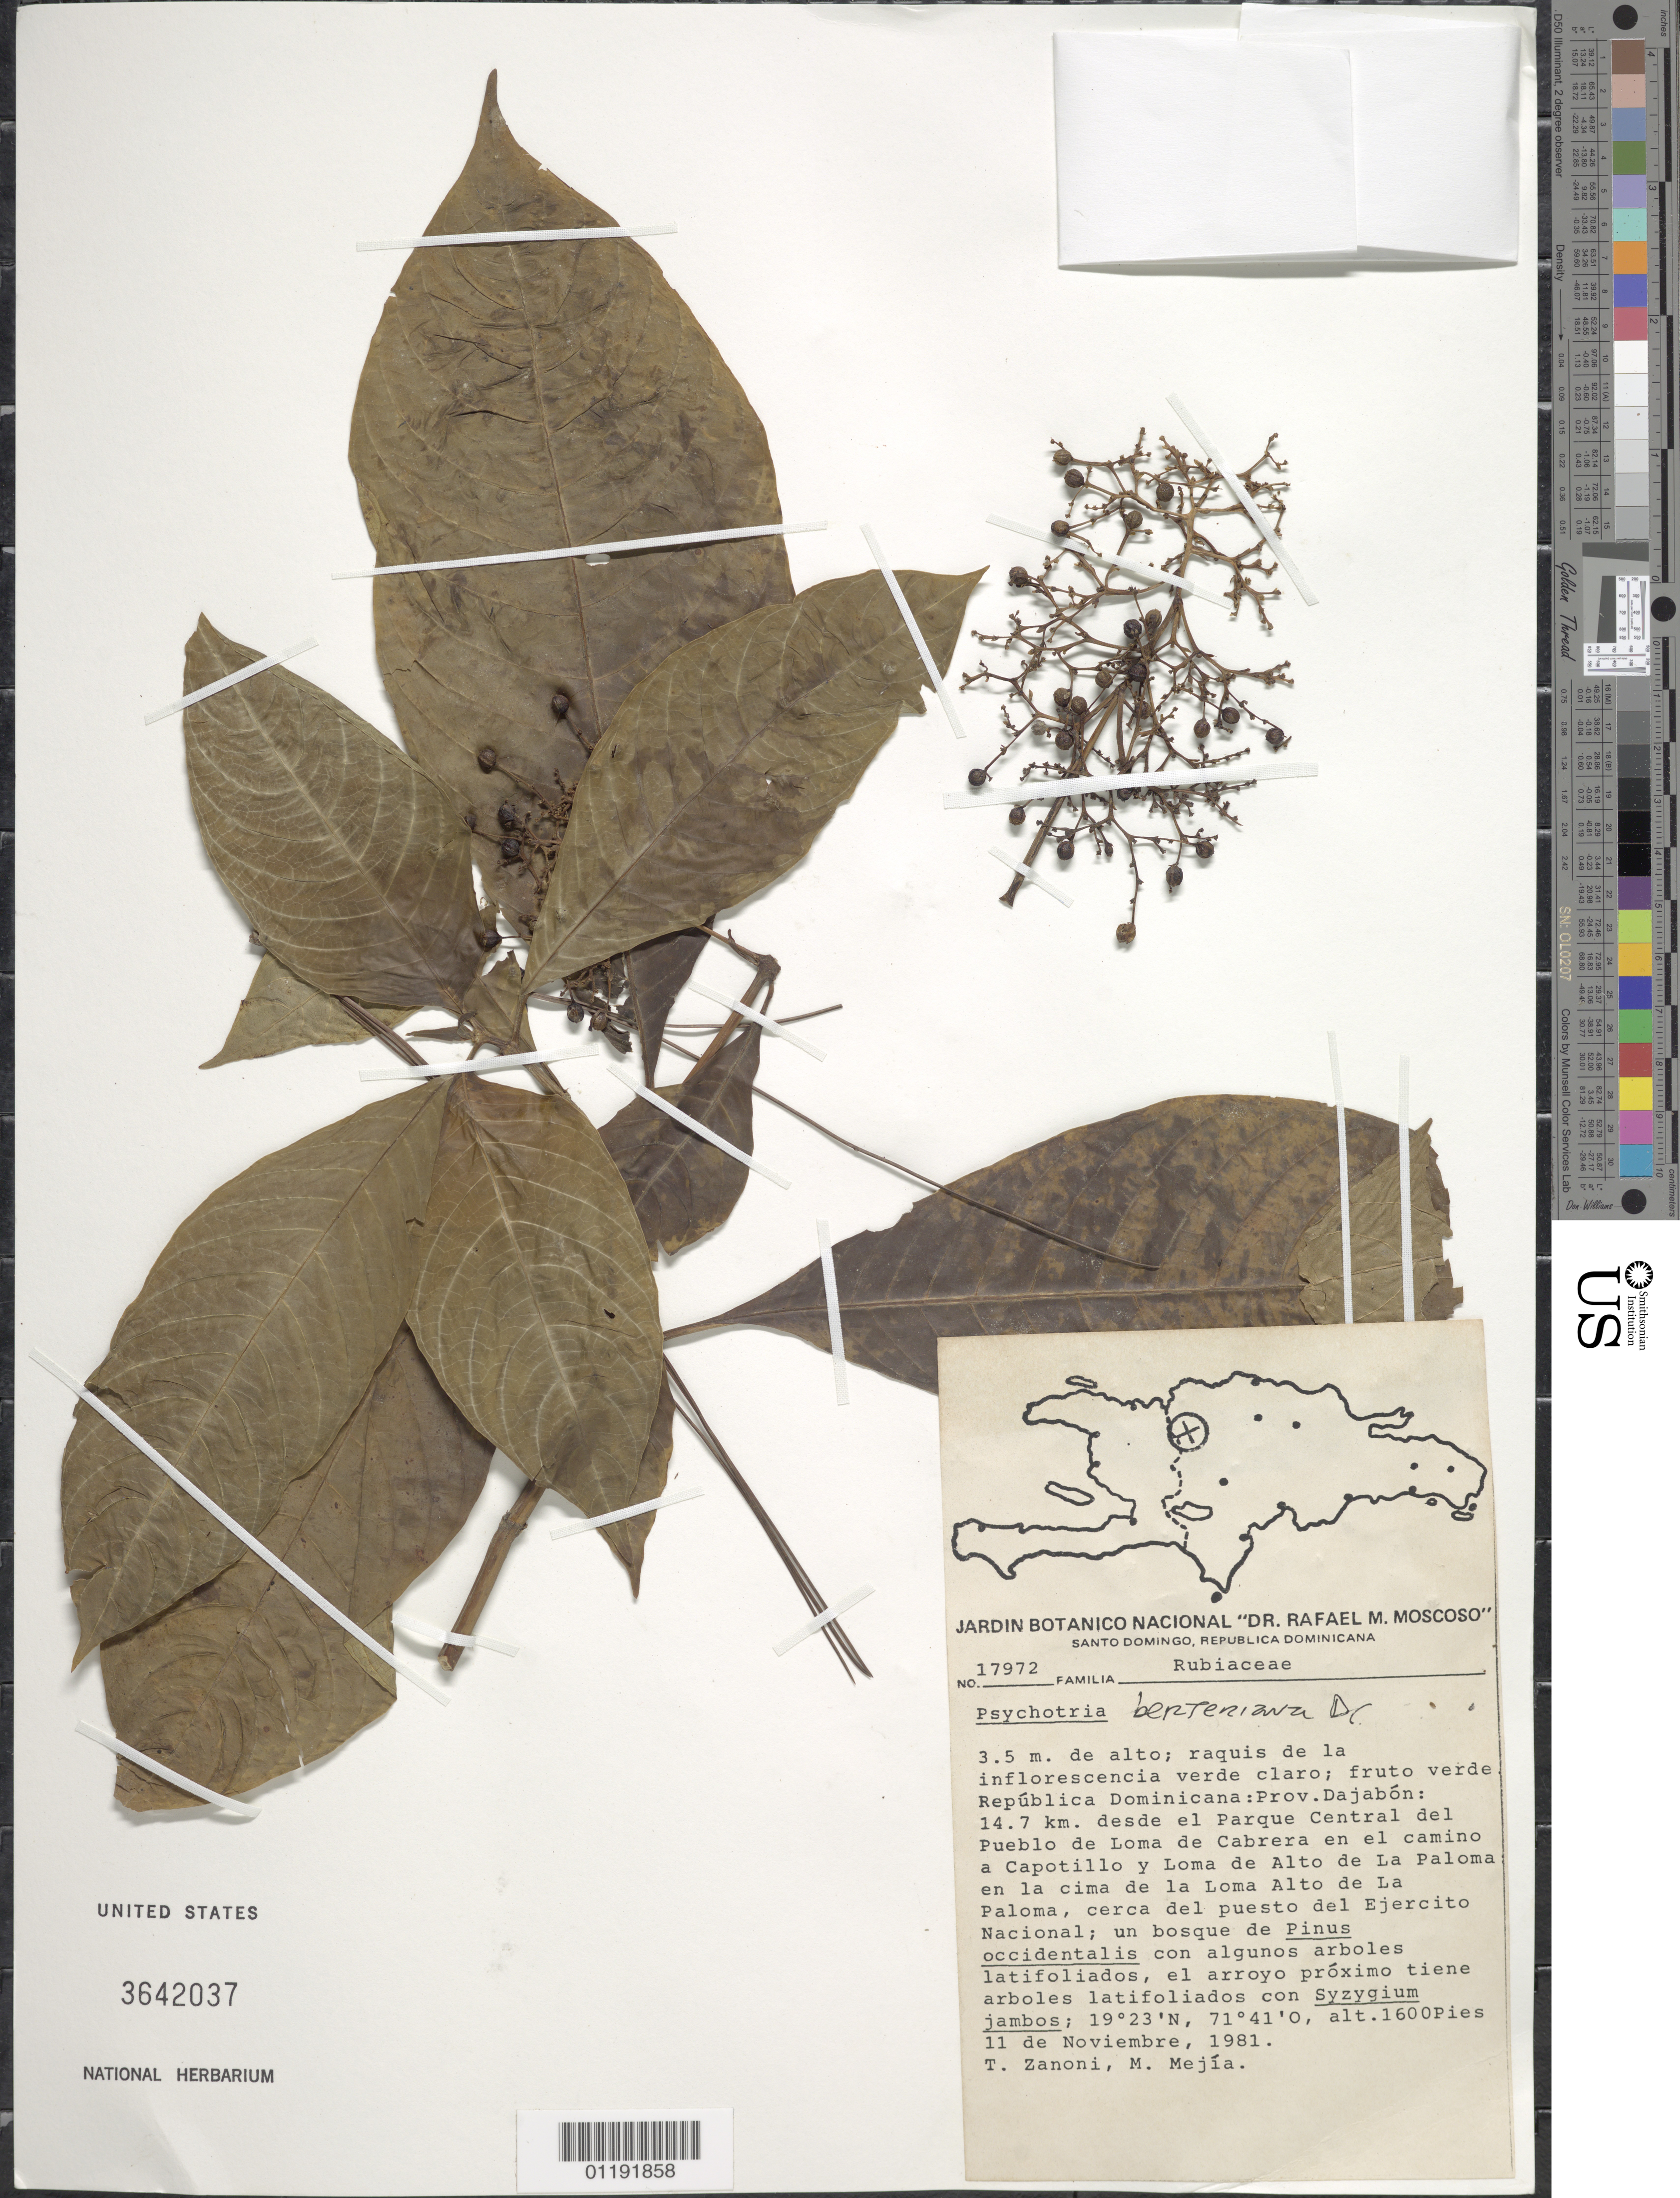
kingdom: Plantae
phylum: Tracheophyta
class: Magnoliopsida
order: Gentianales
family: Rubiaceae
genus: Psychotria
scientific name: Psychotria berteroana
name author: DC.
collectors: T. A. Zanoni & M. Mejia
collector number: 17972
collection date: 1981-11-11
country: Dominican Republic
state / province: Dajabon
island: Hispaniola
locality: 14.7 km from the Central Park of Pueblo de Loma de Cabrera, near the post of the National Army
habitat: Forest, road, on top of hill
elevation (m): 488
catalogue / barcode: US 3642037